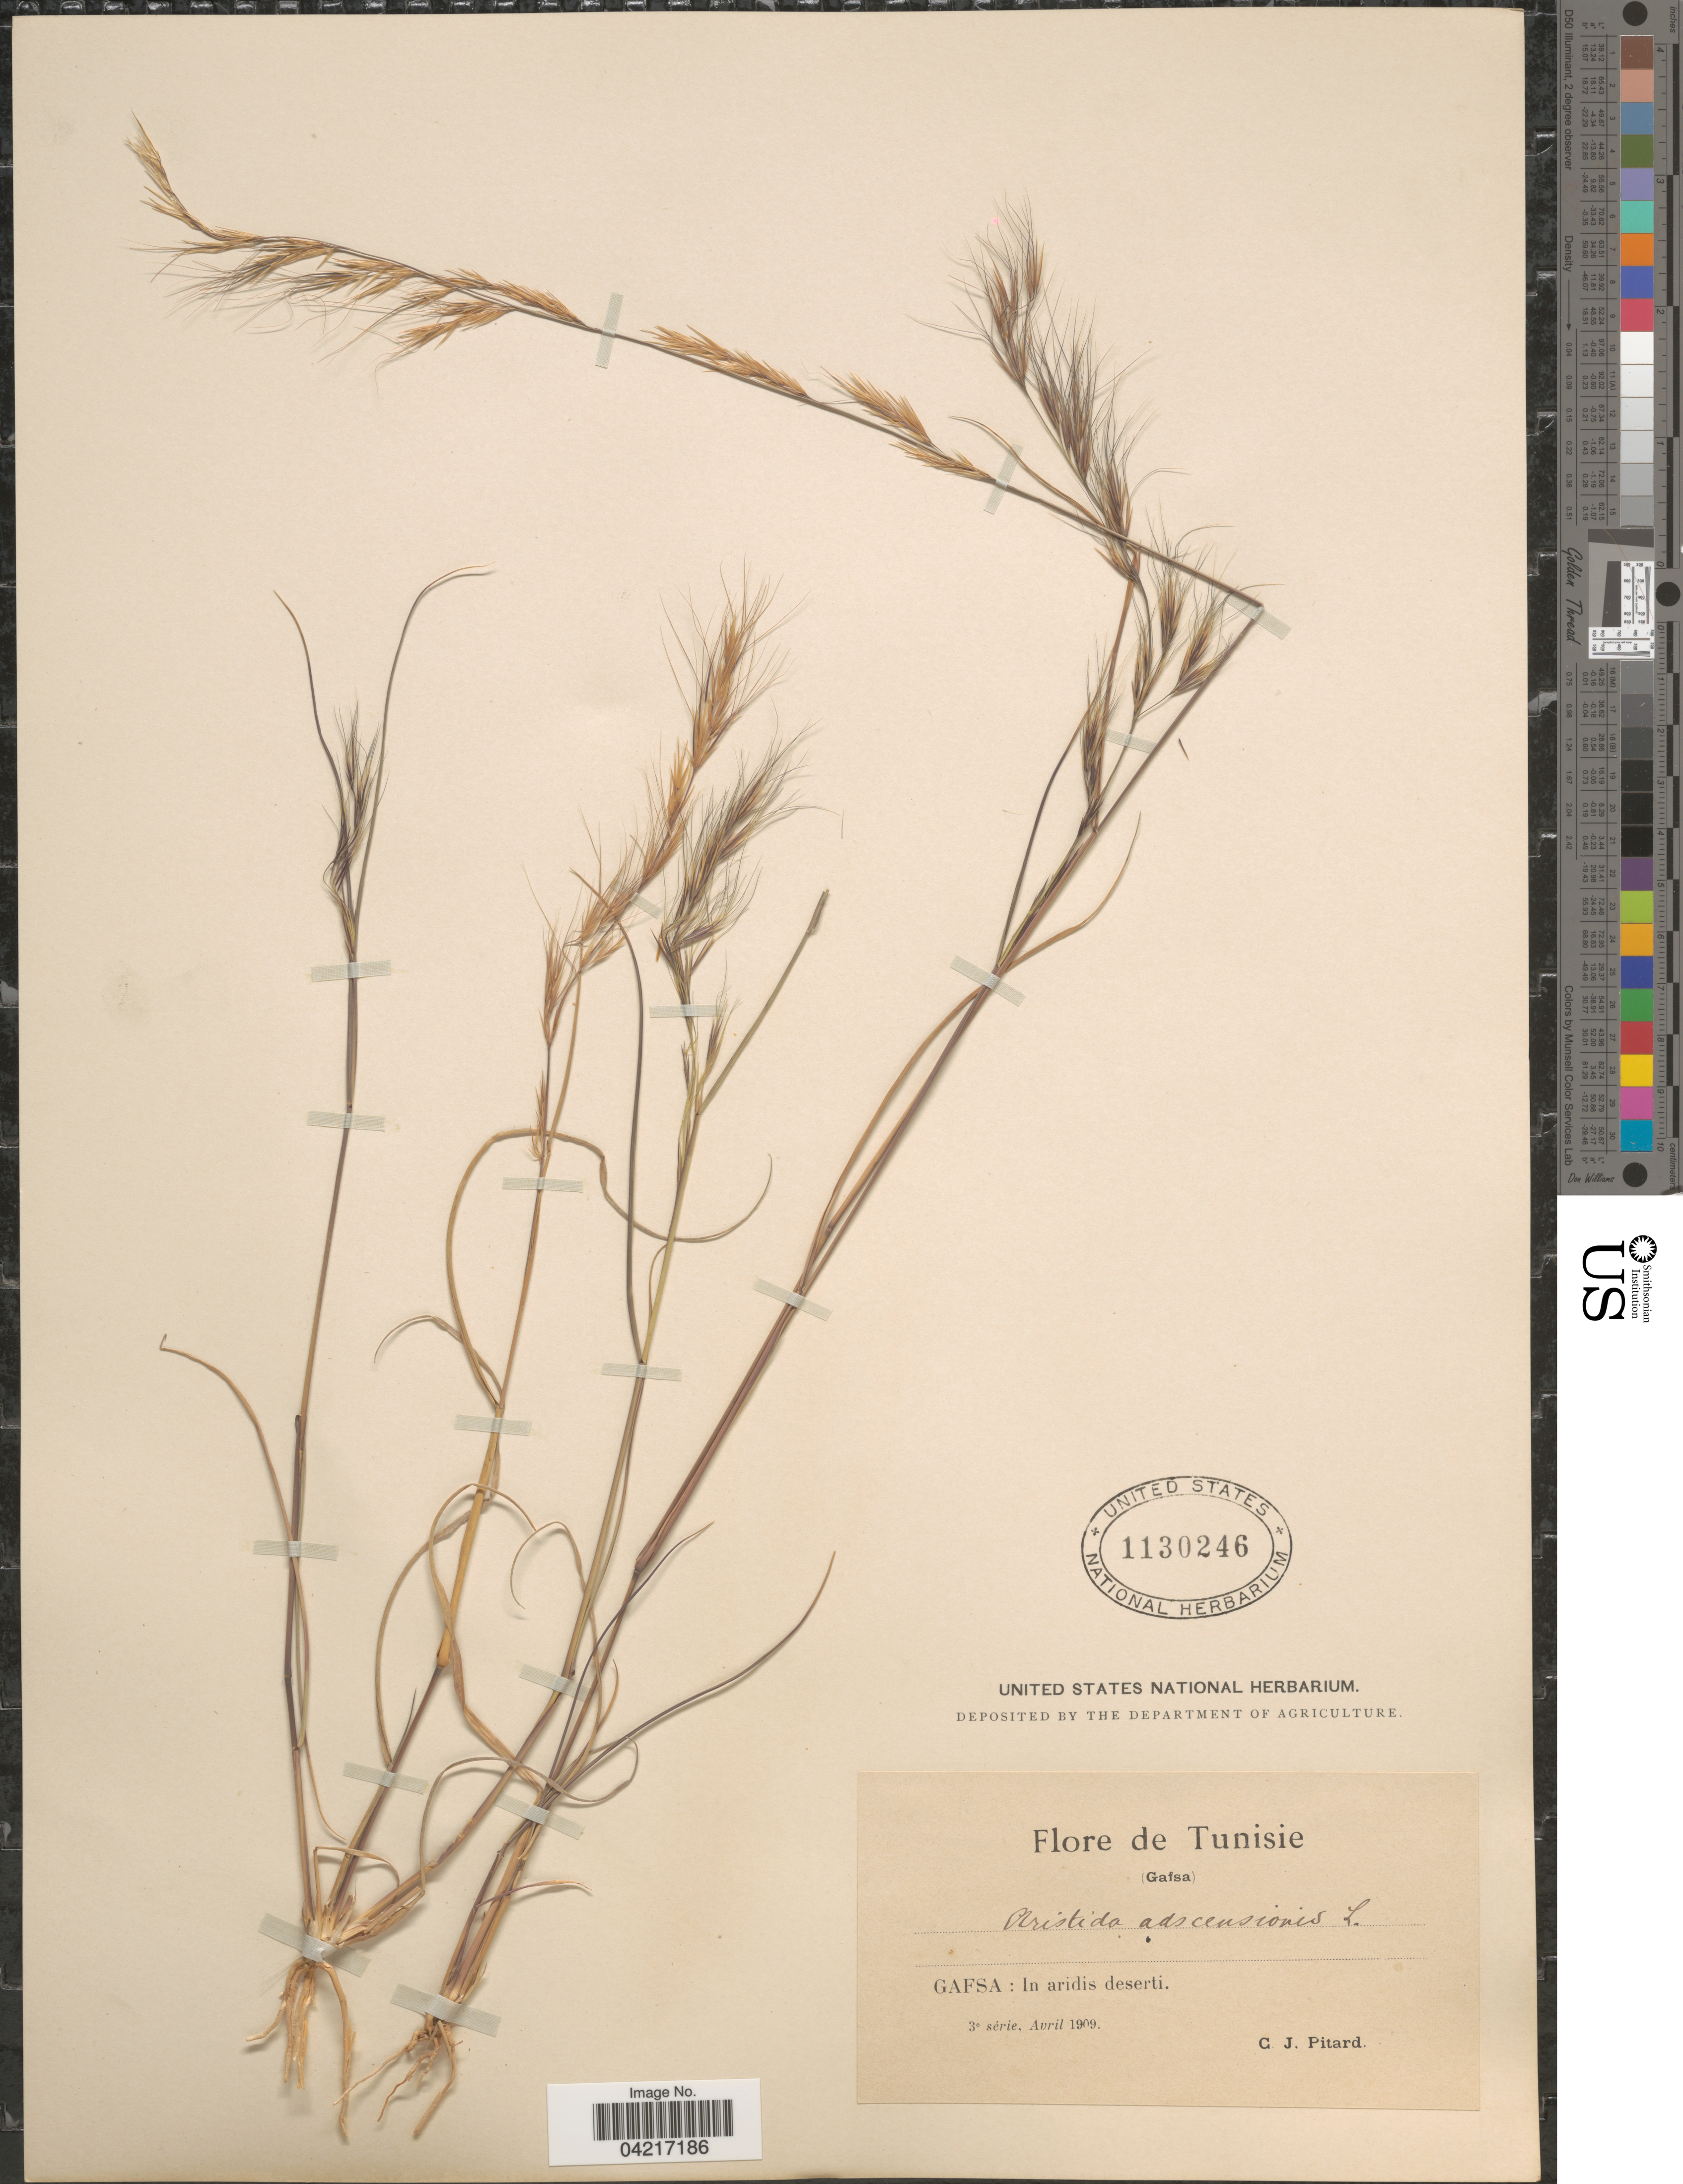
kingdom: Plantae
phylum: Tracheophyta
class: Liliopsida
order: Poales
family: Poaceae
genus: Aristida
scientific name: Aristida adscensionis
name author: L.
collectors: C. Pitard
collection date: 1909-04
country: Tunisia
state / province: Gafsa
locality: In aridis deserti.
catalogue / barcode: US 1130246